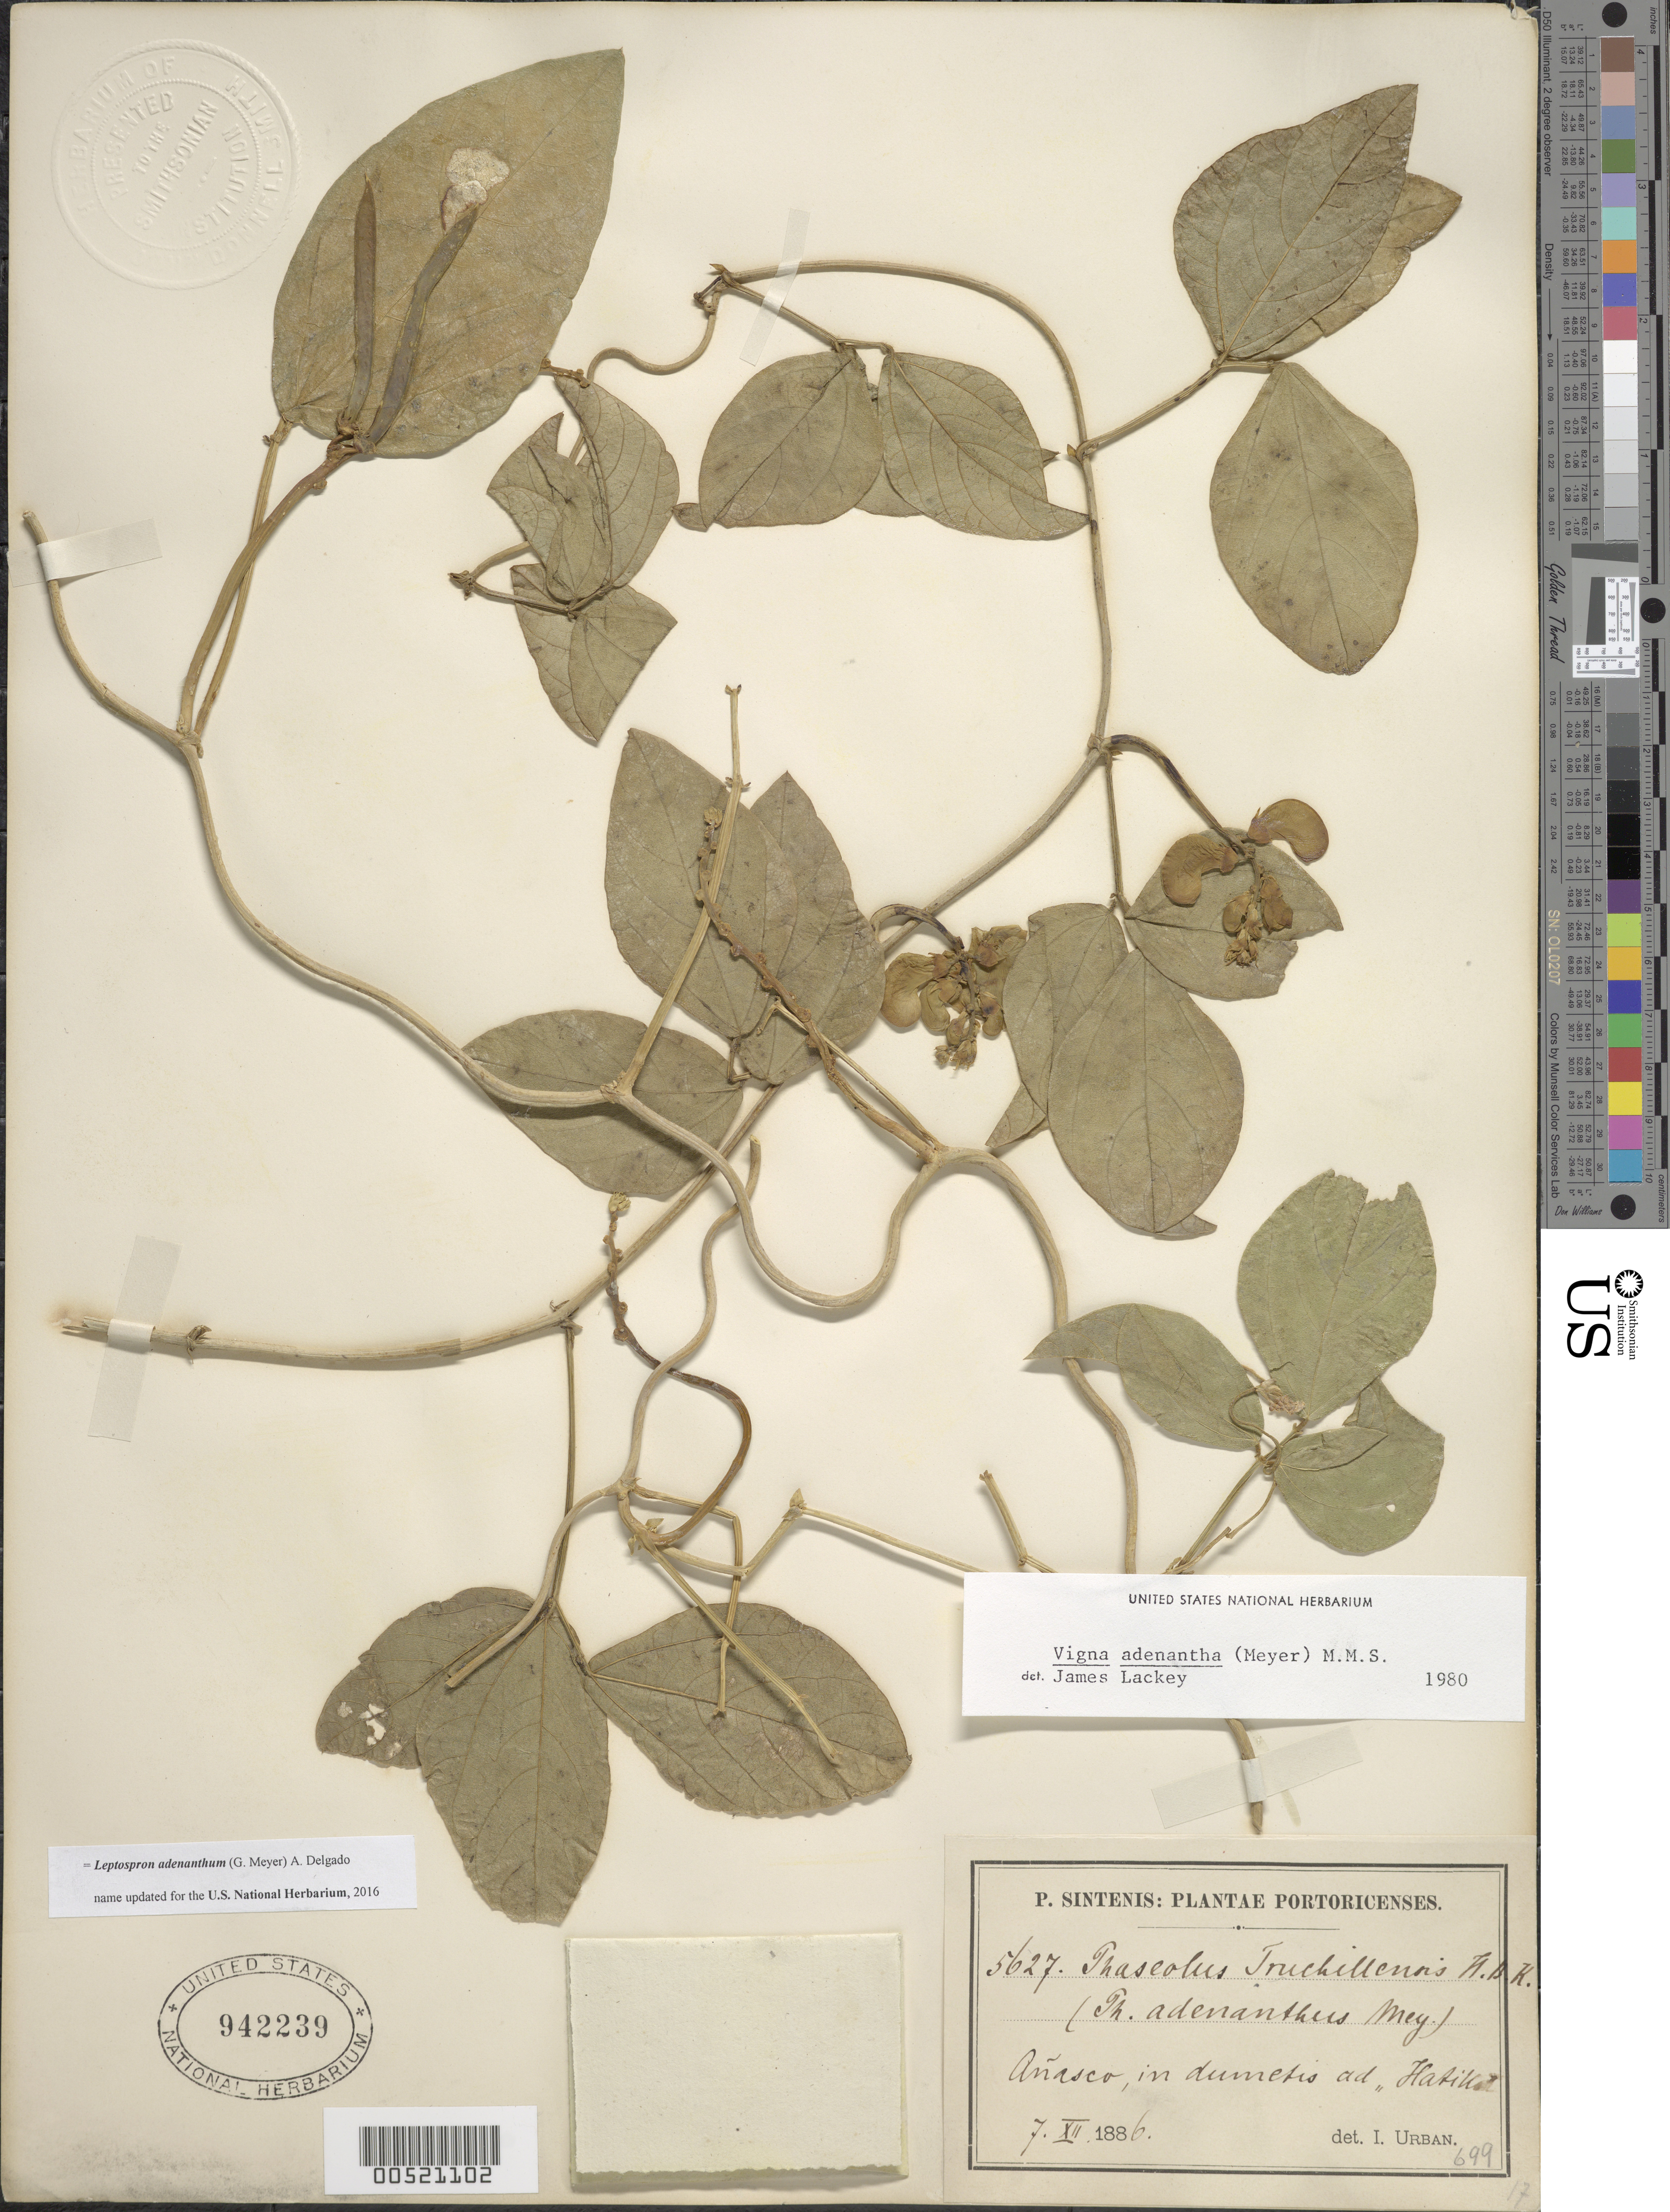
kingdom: Plantae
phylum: Tracheophyta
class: Magnoliopsida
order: Fabales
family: Fabaceae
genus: Leptospron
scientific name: Leptospron adenanthum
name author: (G. Mey.) A. Delgado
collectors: P. Sintenis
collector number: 5627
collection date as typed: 07 Dec 1886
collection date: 1886-12-07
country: Puerto Rico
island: Greater Antilles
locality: Añasco.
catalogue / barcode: US 942239